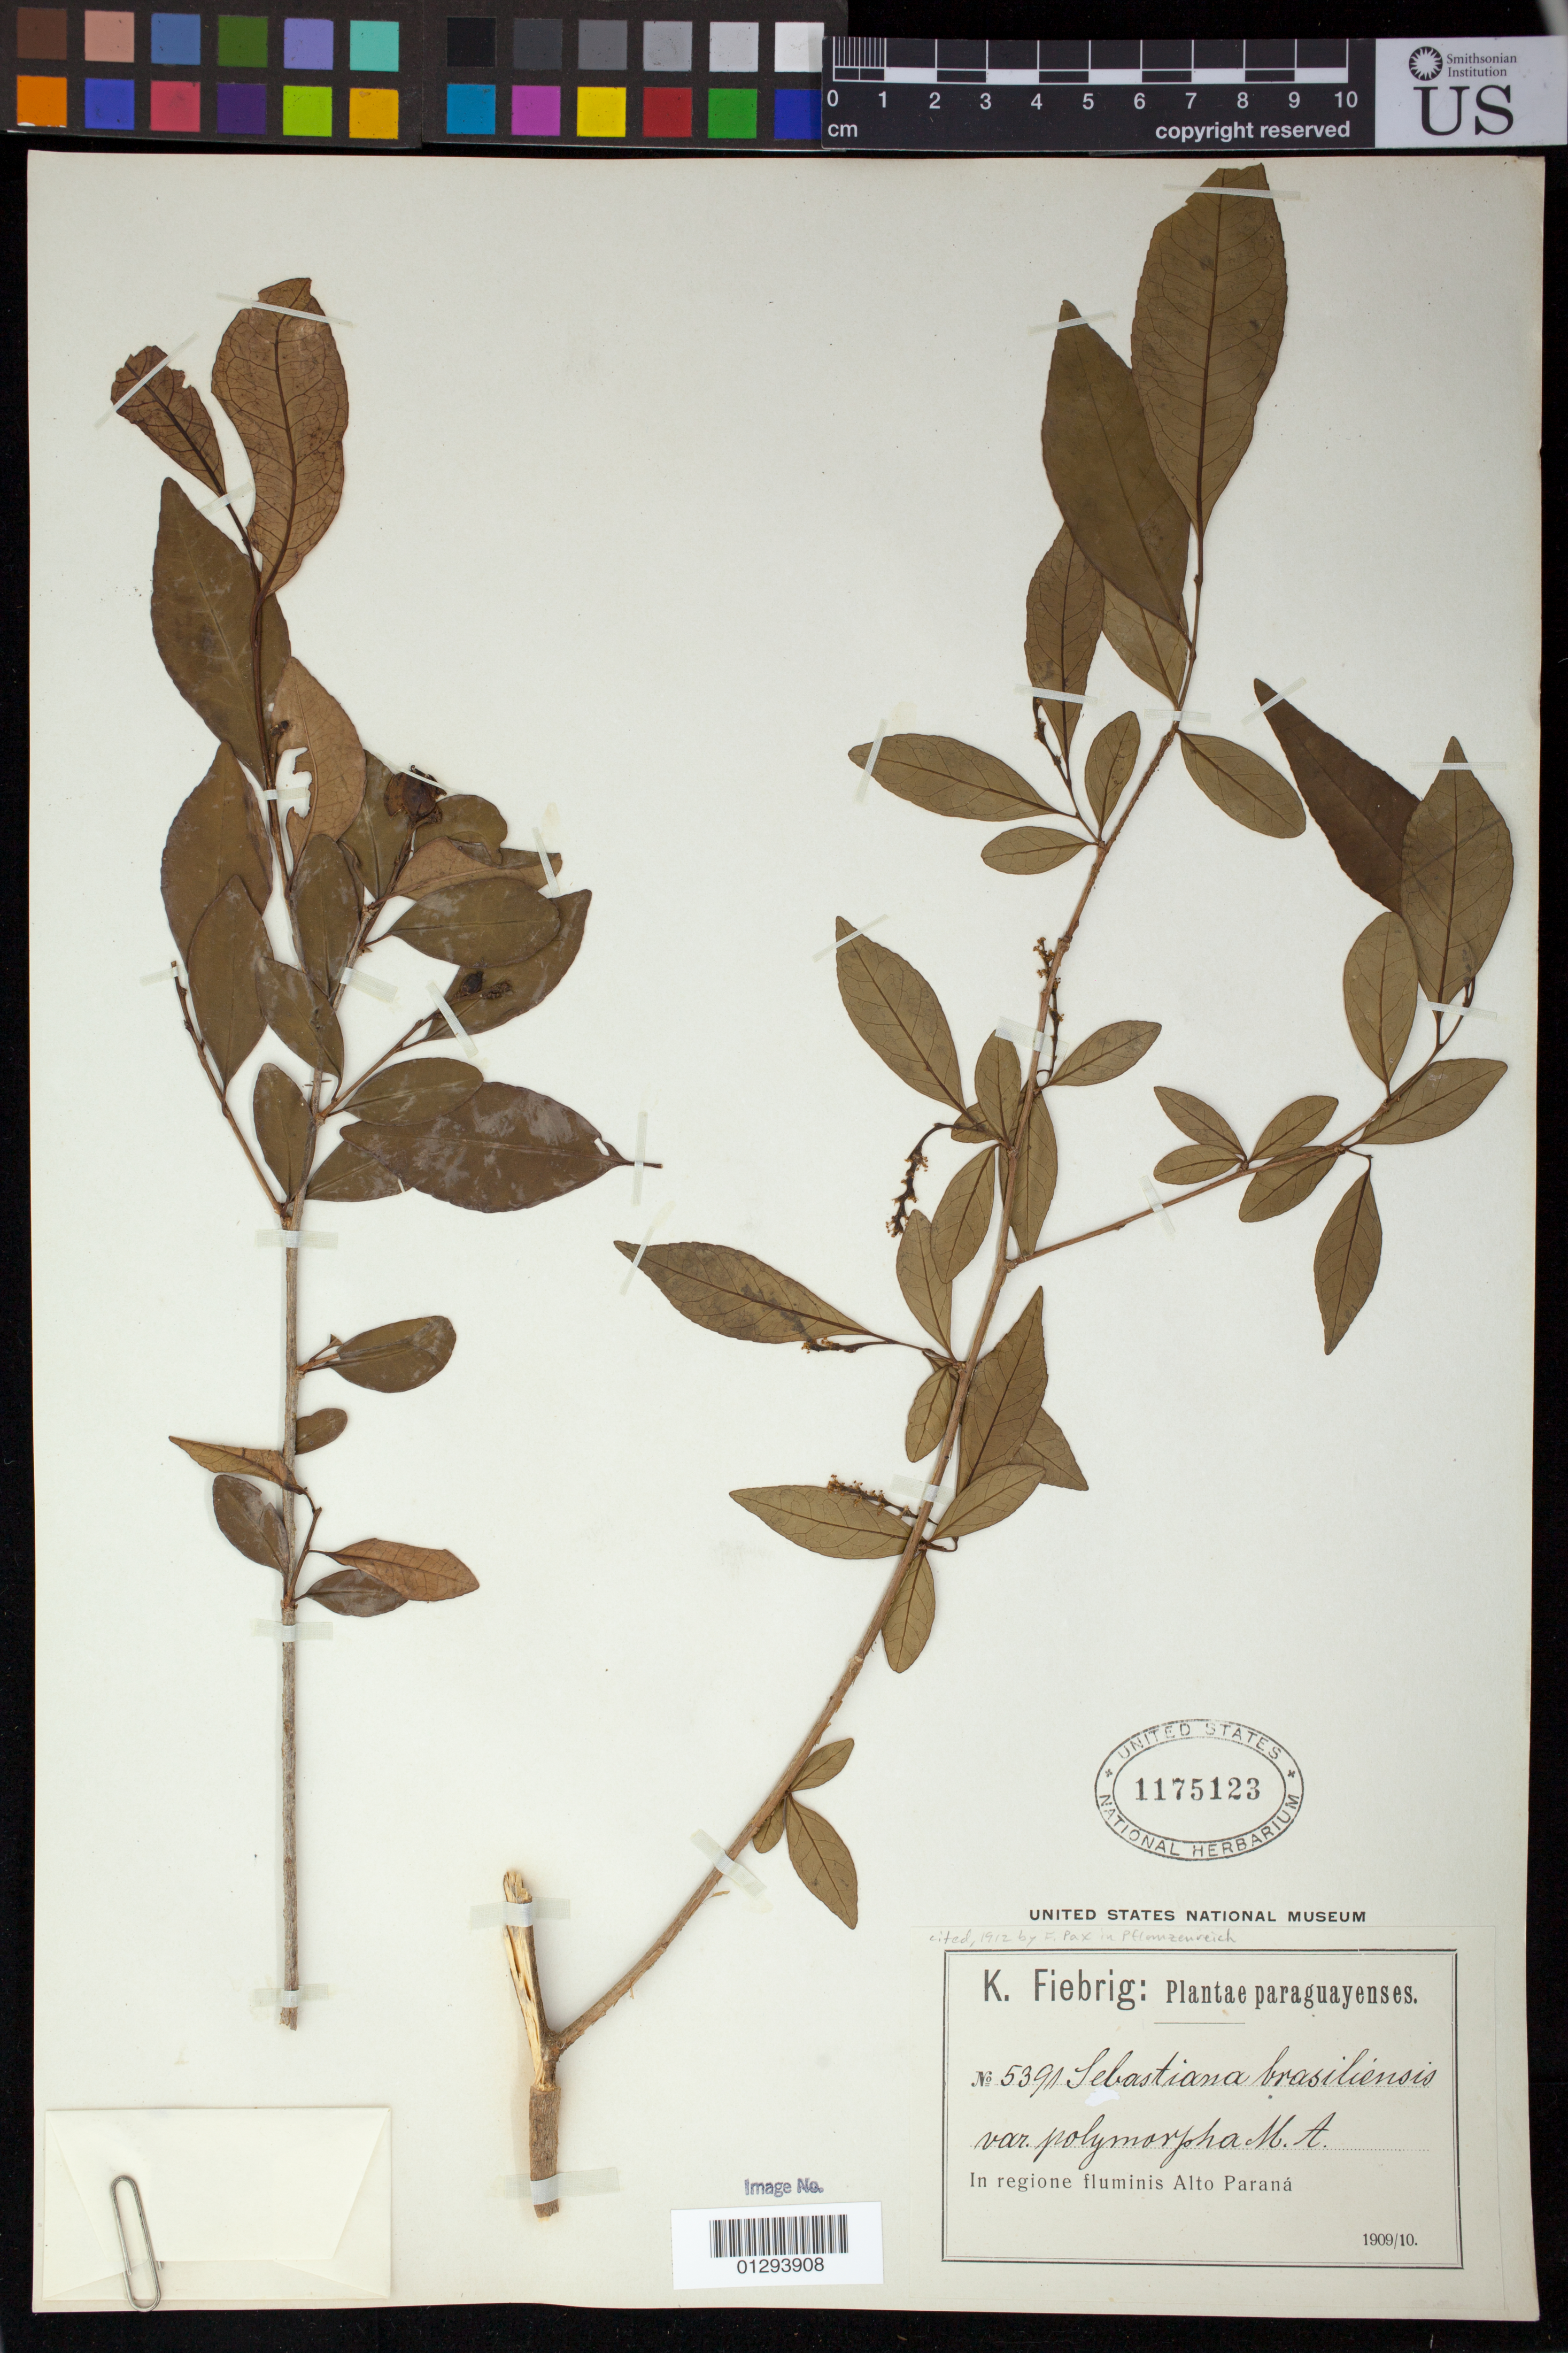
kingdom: Plantae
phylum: Tracheophyta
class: Magnoliopsida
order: Malpighiales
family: Euphorbiaceae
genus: Sebastiania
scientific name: Sebastiania brasiliensis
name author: Spreng.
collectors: K. Fiebrig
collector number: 5391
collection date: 1909/1910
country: Paraguay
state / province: Alto Paraná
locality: in regione fluminis Alto Parana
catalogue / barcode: US 1175123